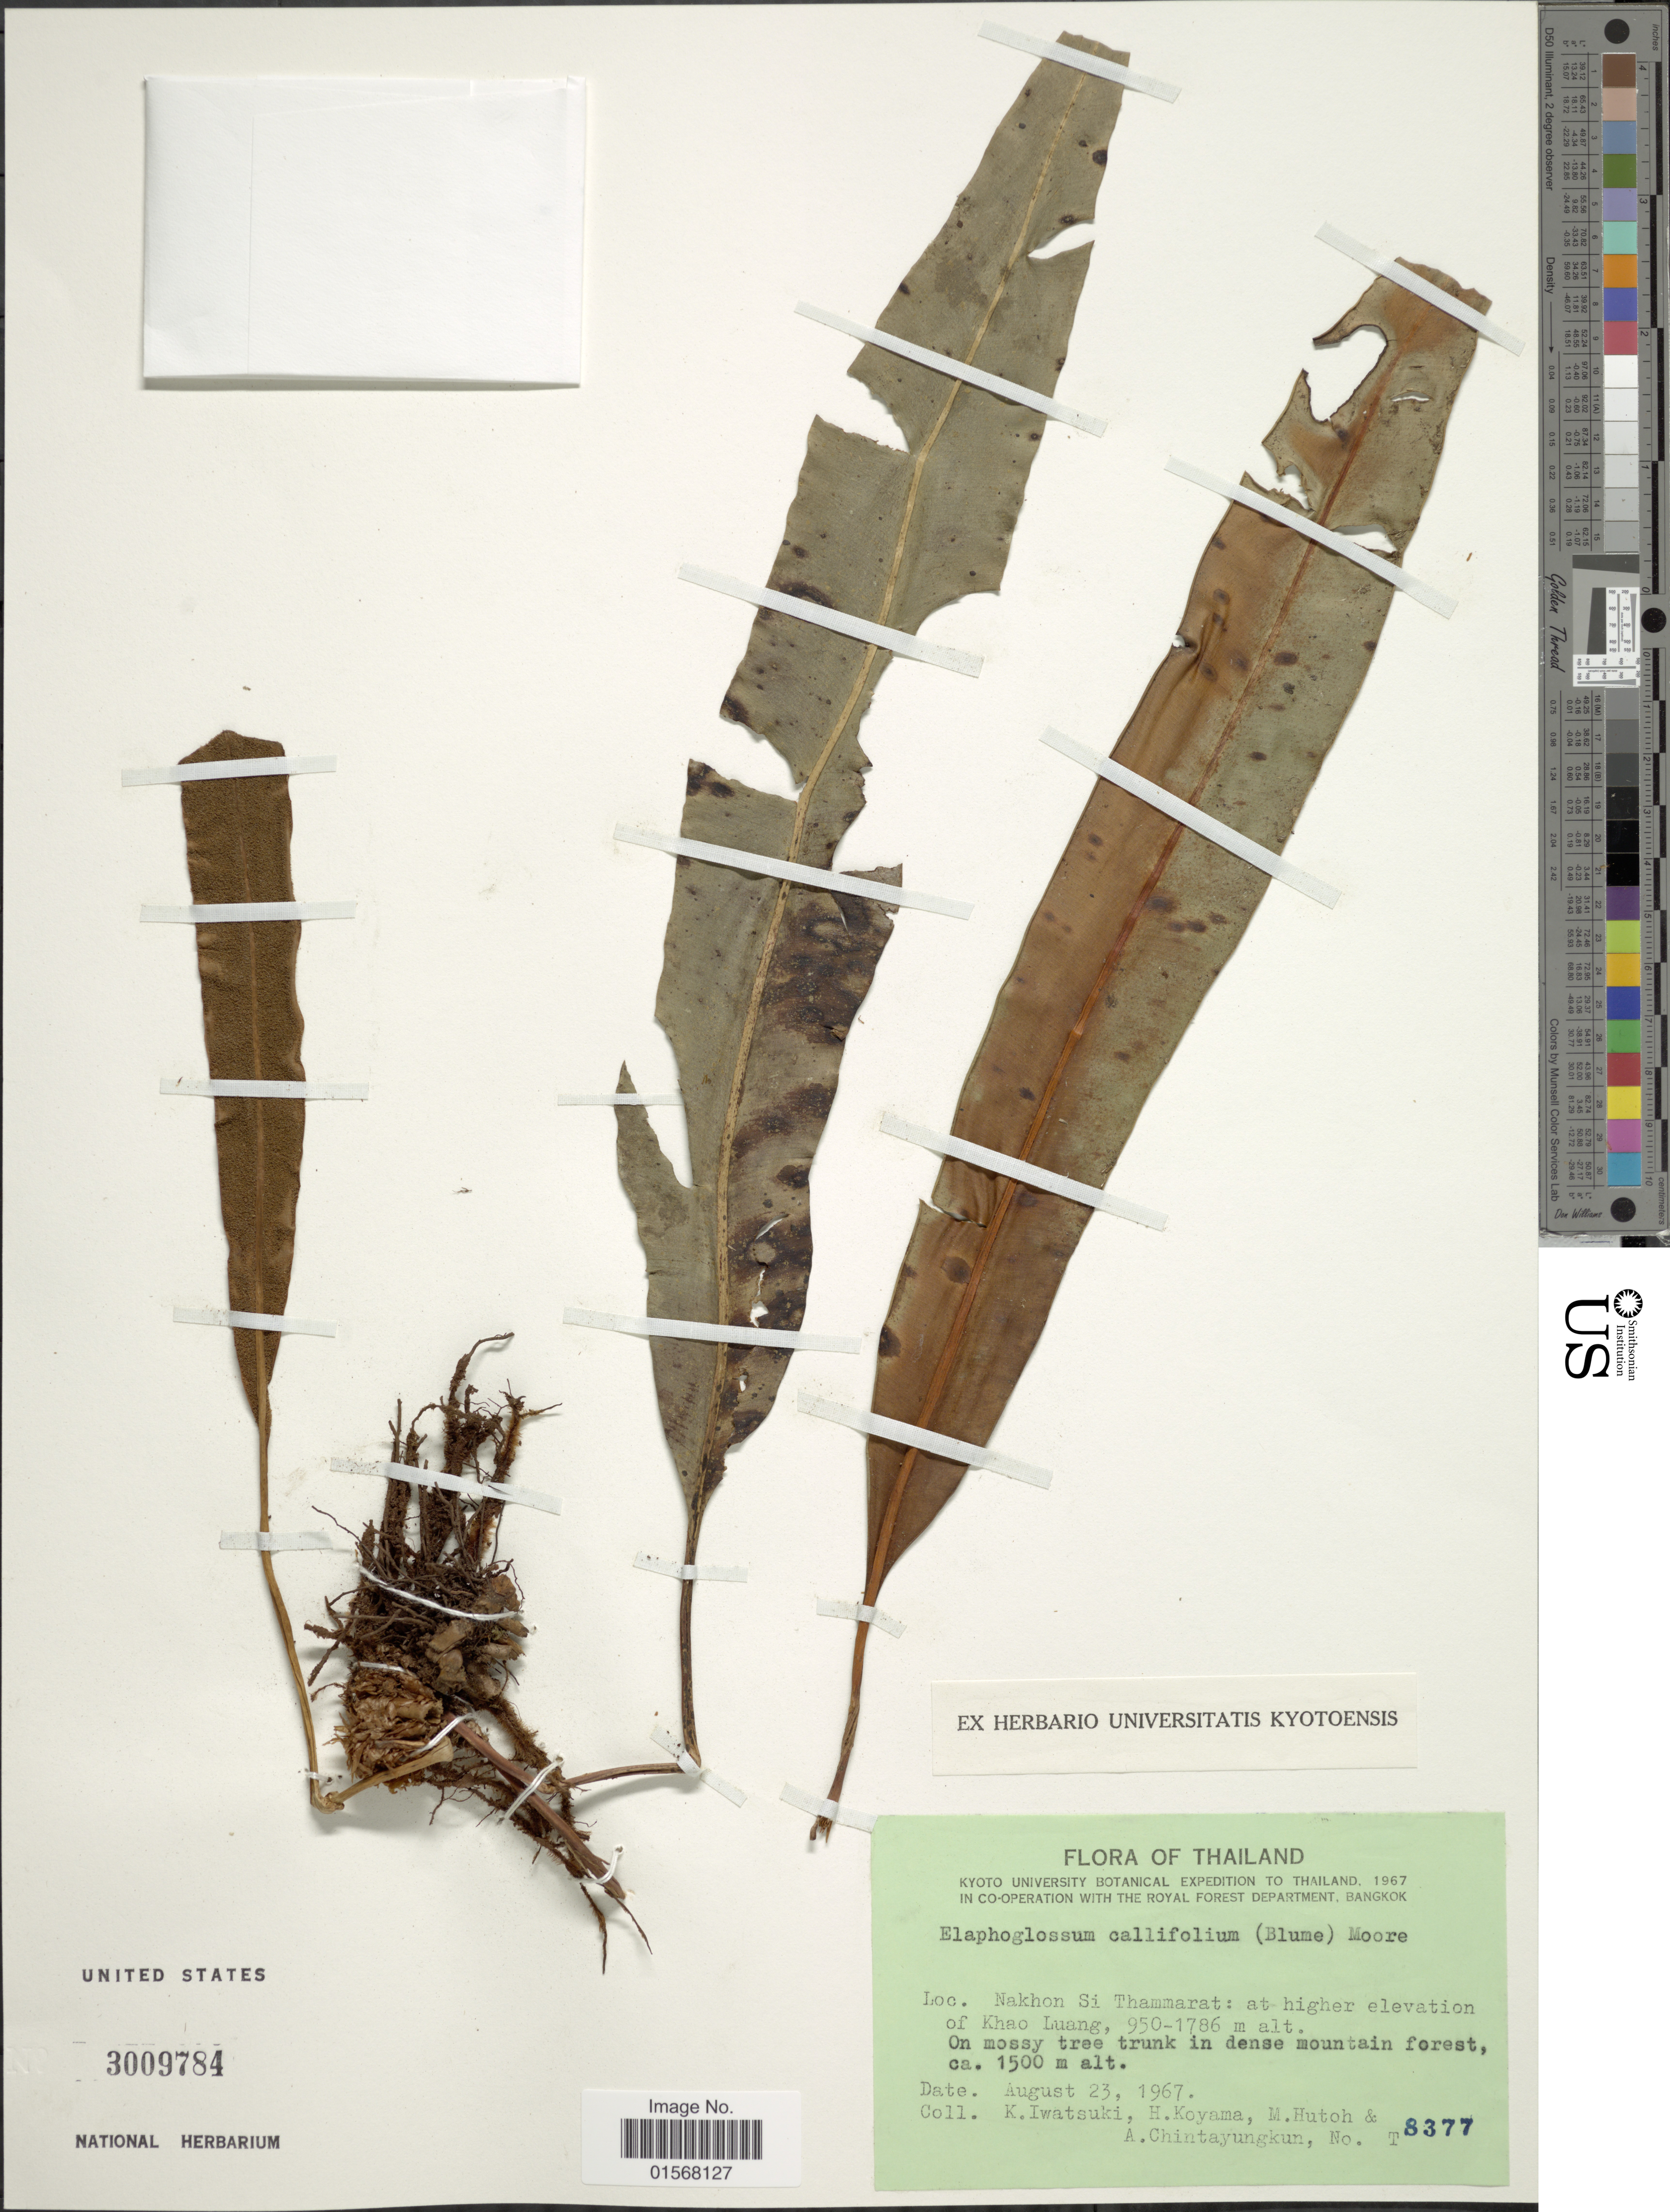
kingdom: Plantae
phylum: Tracheophyta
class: Polypodiopsida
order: Polypodiales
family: Dryopteridaceae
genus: Elaphoglossum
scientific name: Elaphoglossum callifolium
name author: (Blume) T. Moore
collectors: K. Iwatsuki, H. Koyama, M. Hutoh & A. Chintayungkun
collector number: T8377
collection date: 1967-08-23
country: Thailand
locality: Nankhon Si Thammarat: at higher elevation of Khao Luang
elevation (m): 1500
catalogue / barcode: US 3009784